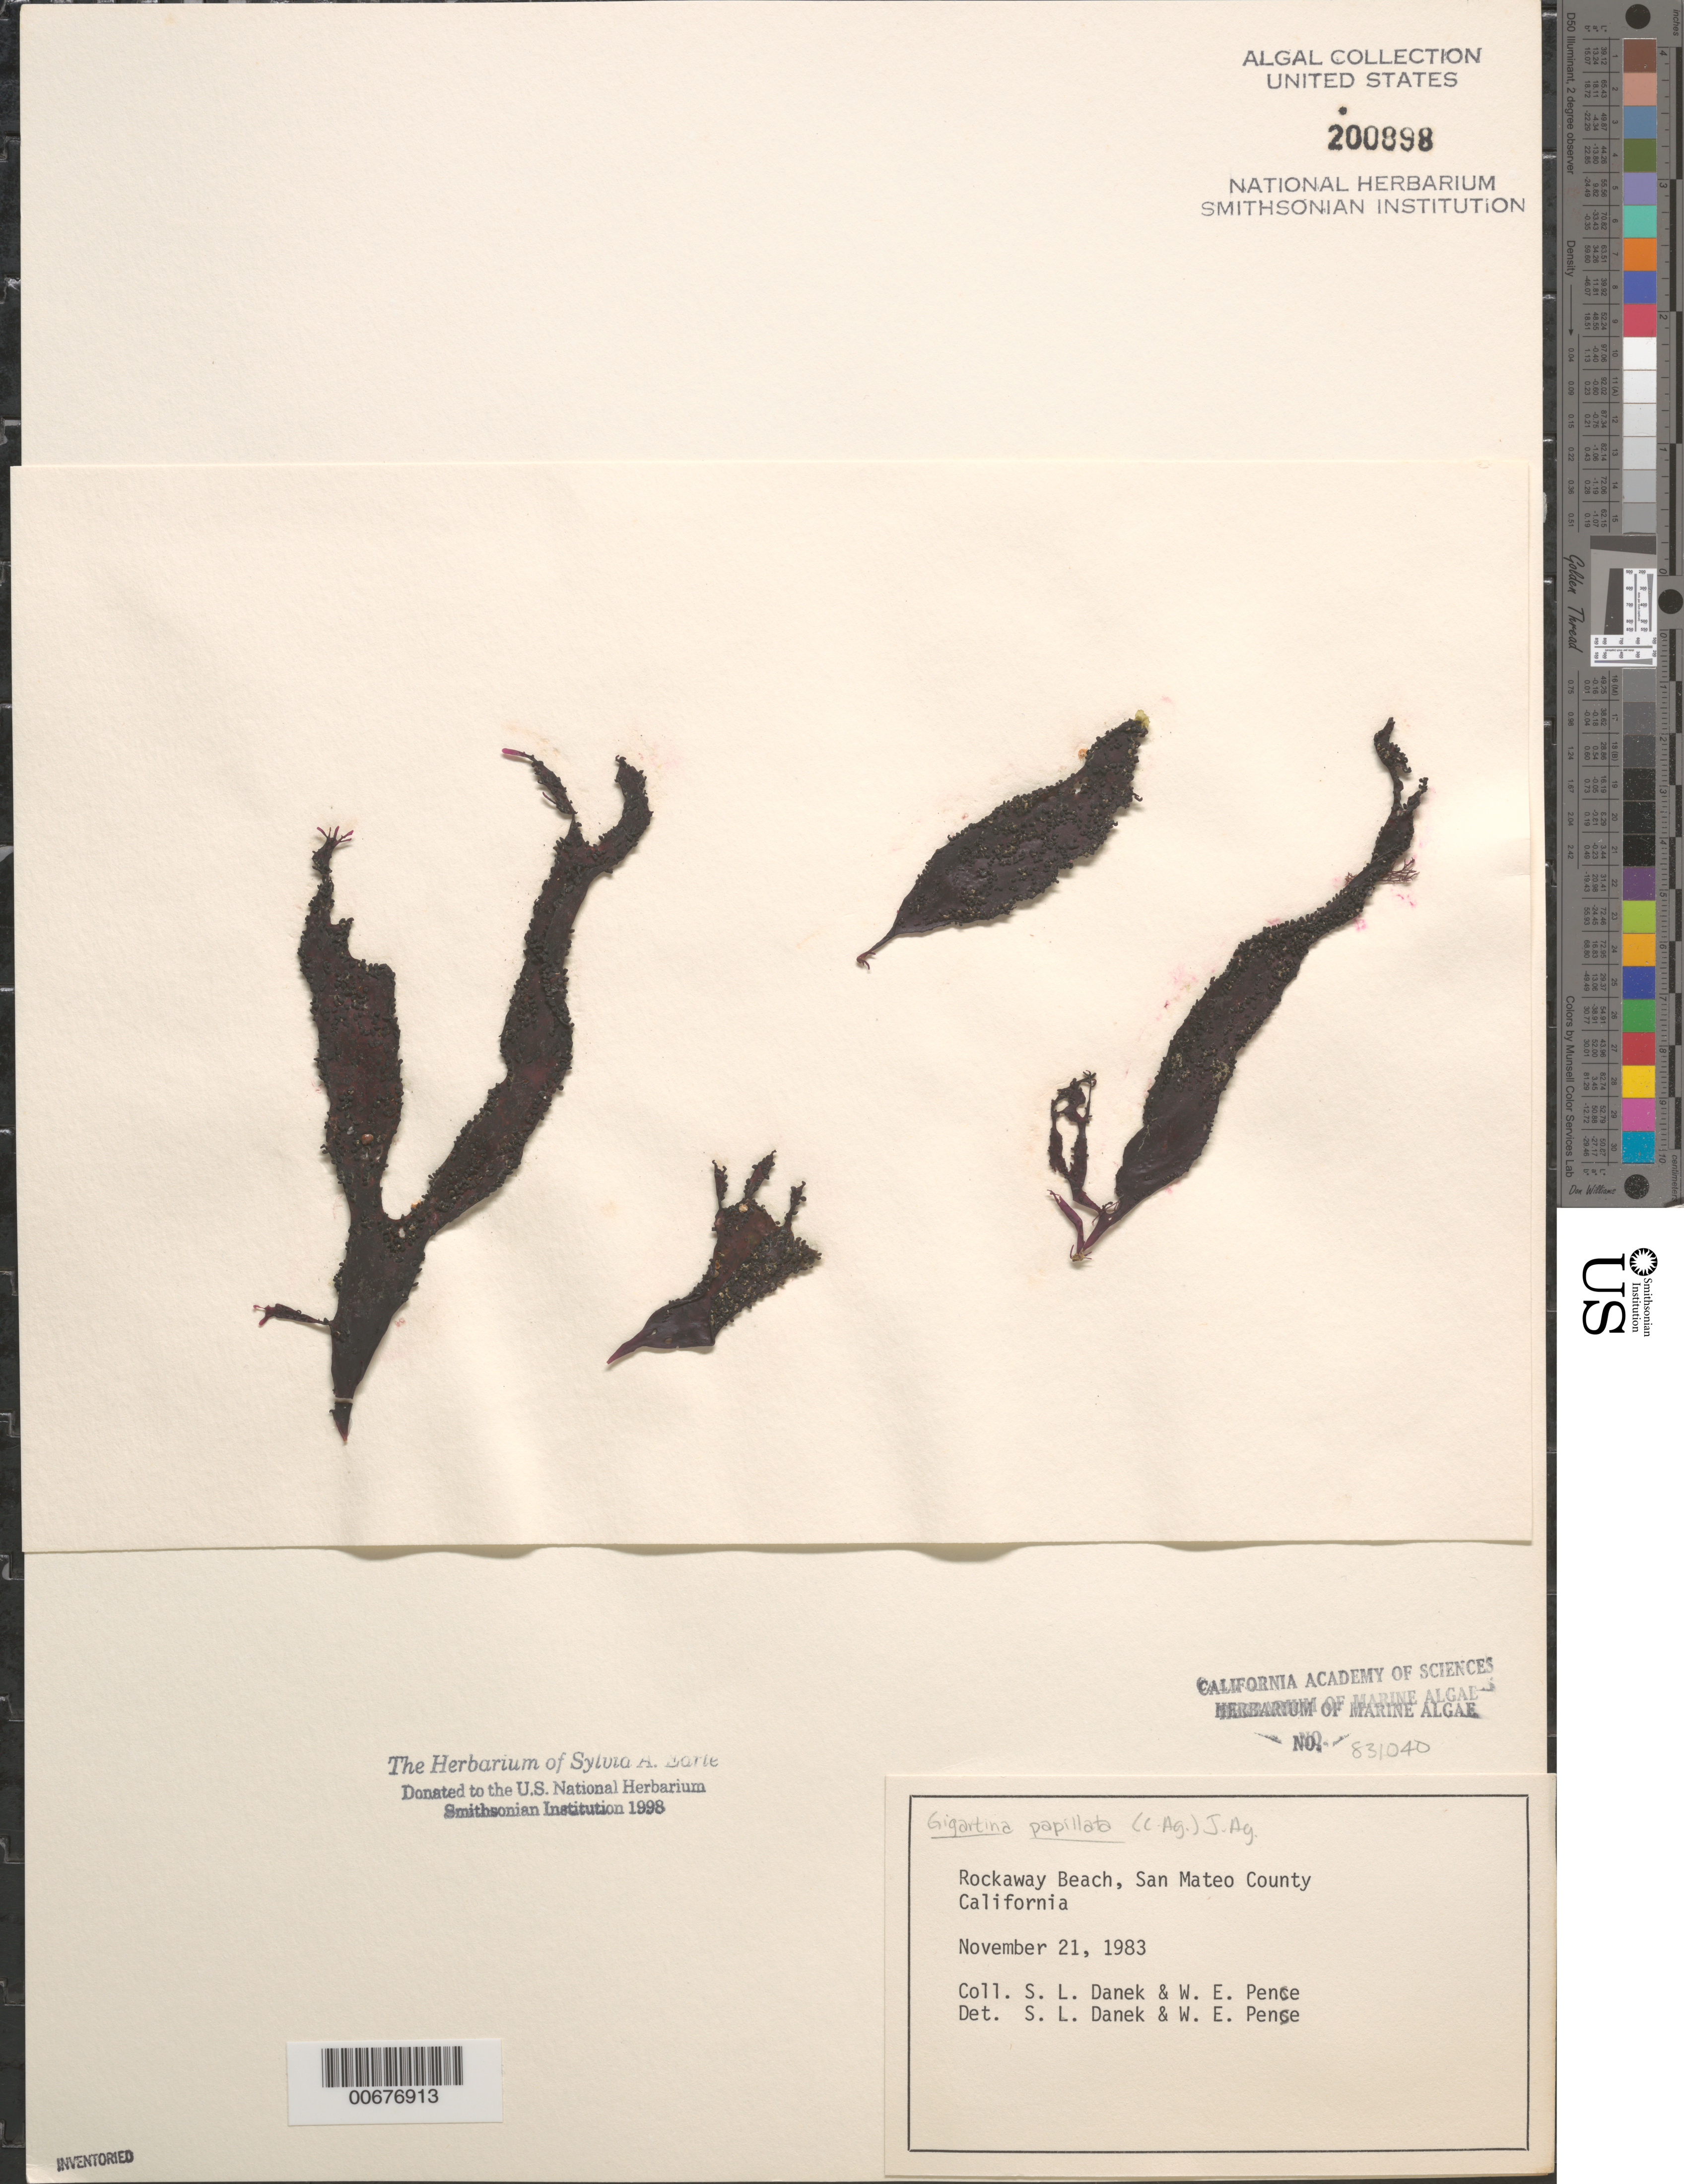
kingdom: Plantae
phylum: Rhodophyta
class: Florideophyceae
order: Gigartinales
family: Phyllophoraceae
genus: Mastocarpus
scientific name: Mastocarpus papillatus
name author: (C. Agardh) Kütz.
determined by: Algae name updating Project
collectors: S. Danek & W. Pense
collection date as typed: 21 Nov 1983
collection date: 1983-11-21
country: United States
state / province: California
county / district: San Mateo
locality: Rockaway Beach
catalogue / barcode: US 200898